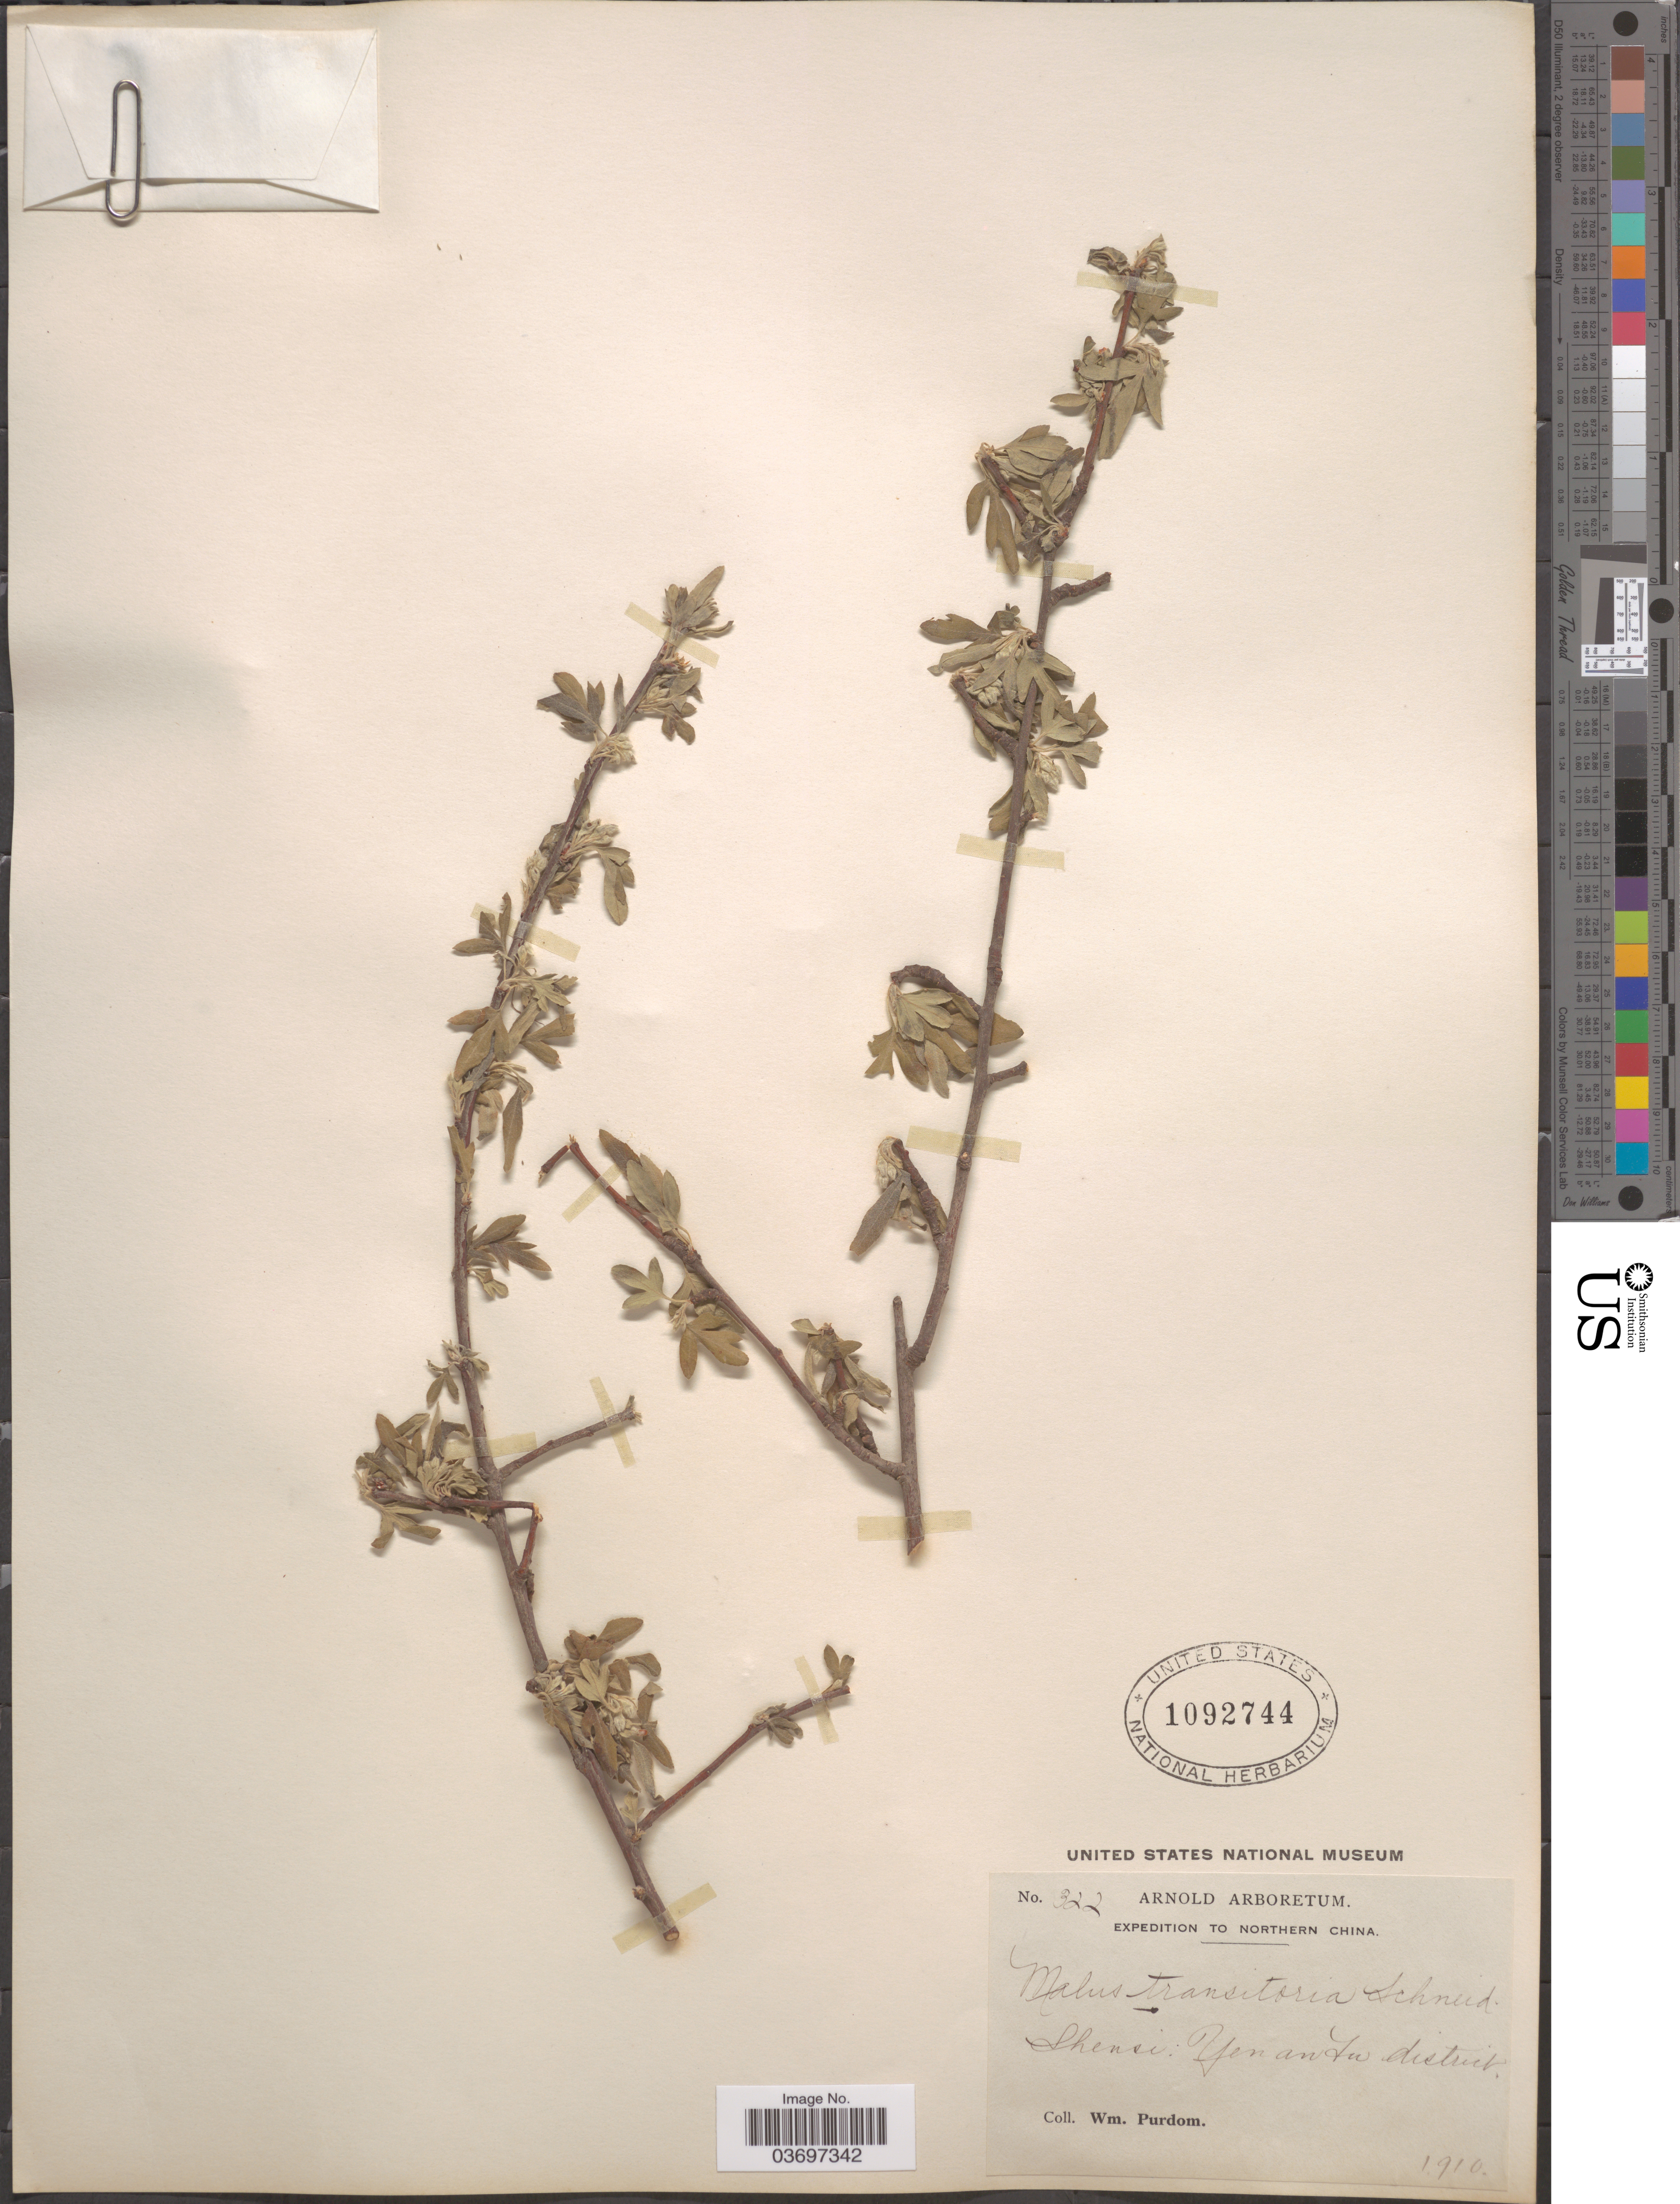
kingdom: Plantae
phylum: Tracheophyta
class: Magnoliopsida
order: Rosales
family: Rosaceae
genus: Malus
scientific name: Malus transitoria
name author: (Batalin) C.K. Schneid.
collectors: W. Purdom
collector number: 322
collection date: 1910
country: China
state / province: Shaanxi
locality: Northern China. Shensi: Yenan [interpreted] Fu district.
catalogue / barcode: US 1092744